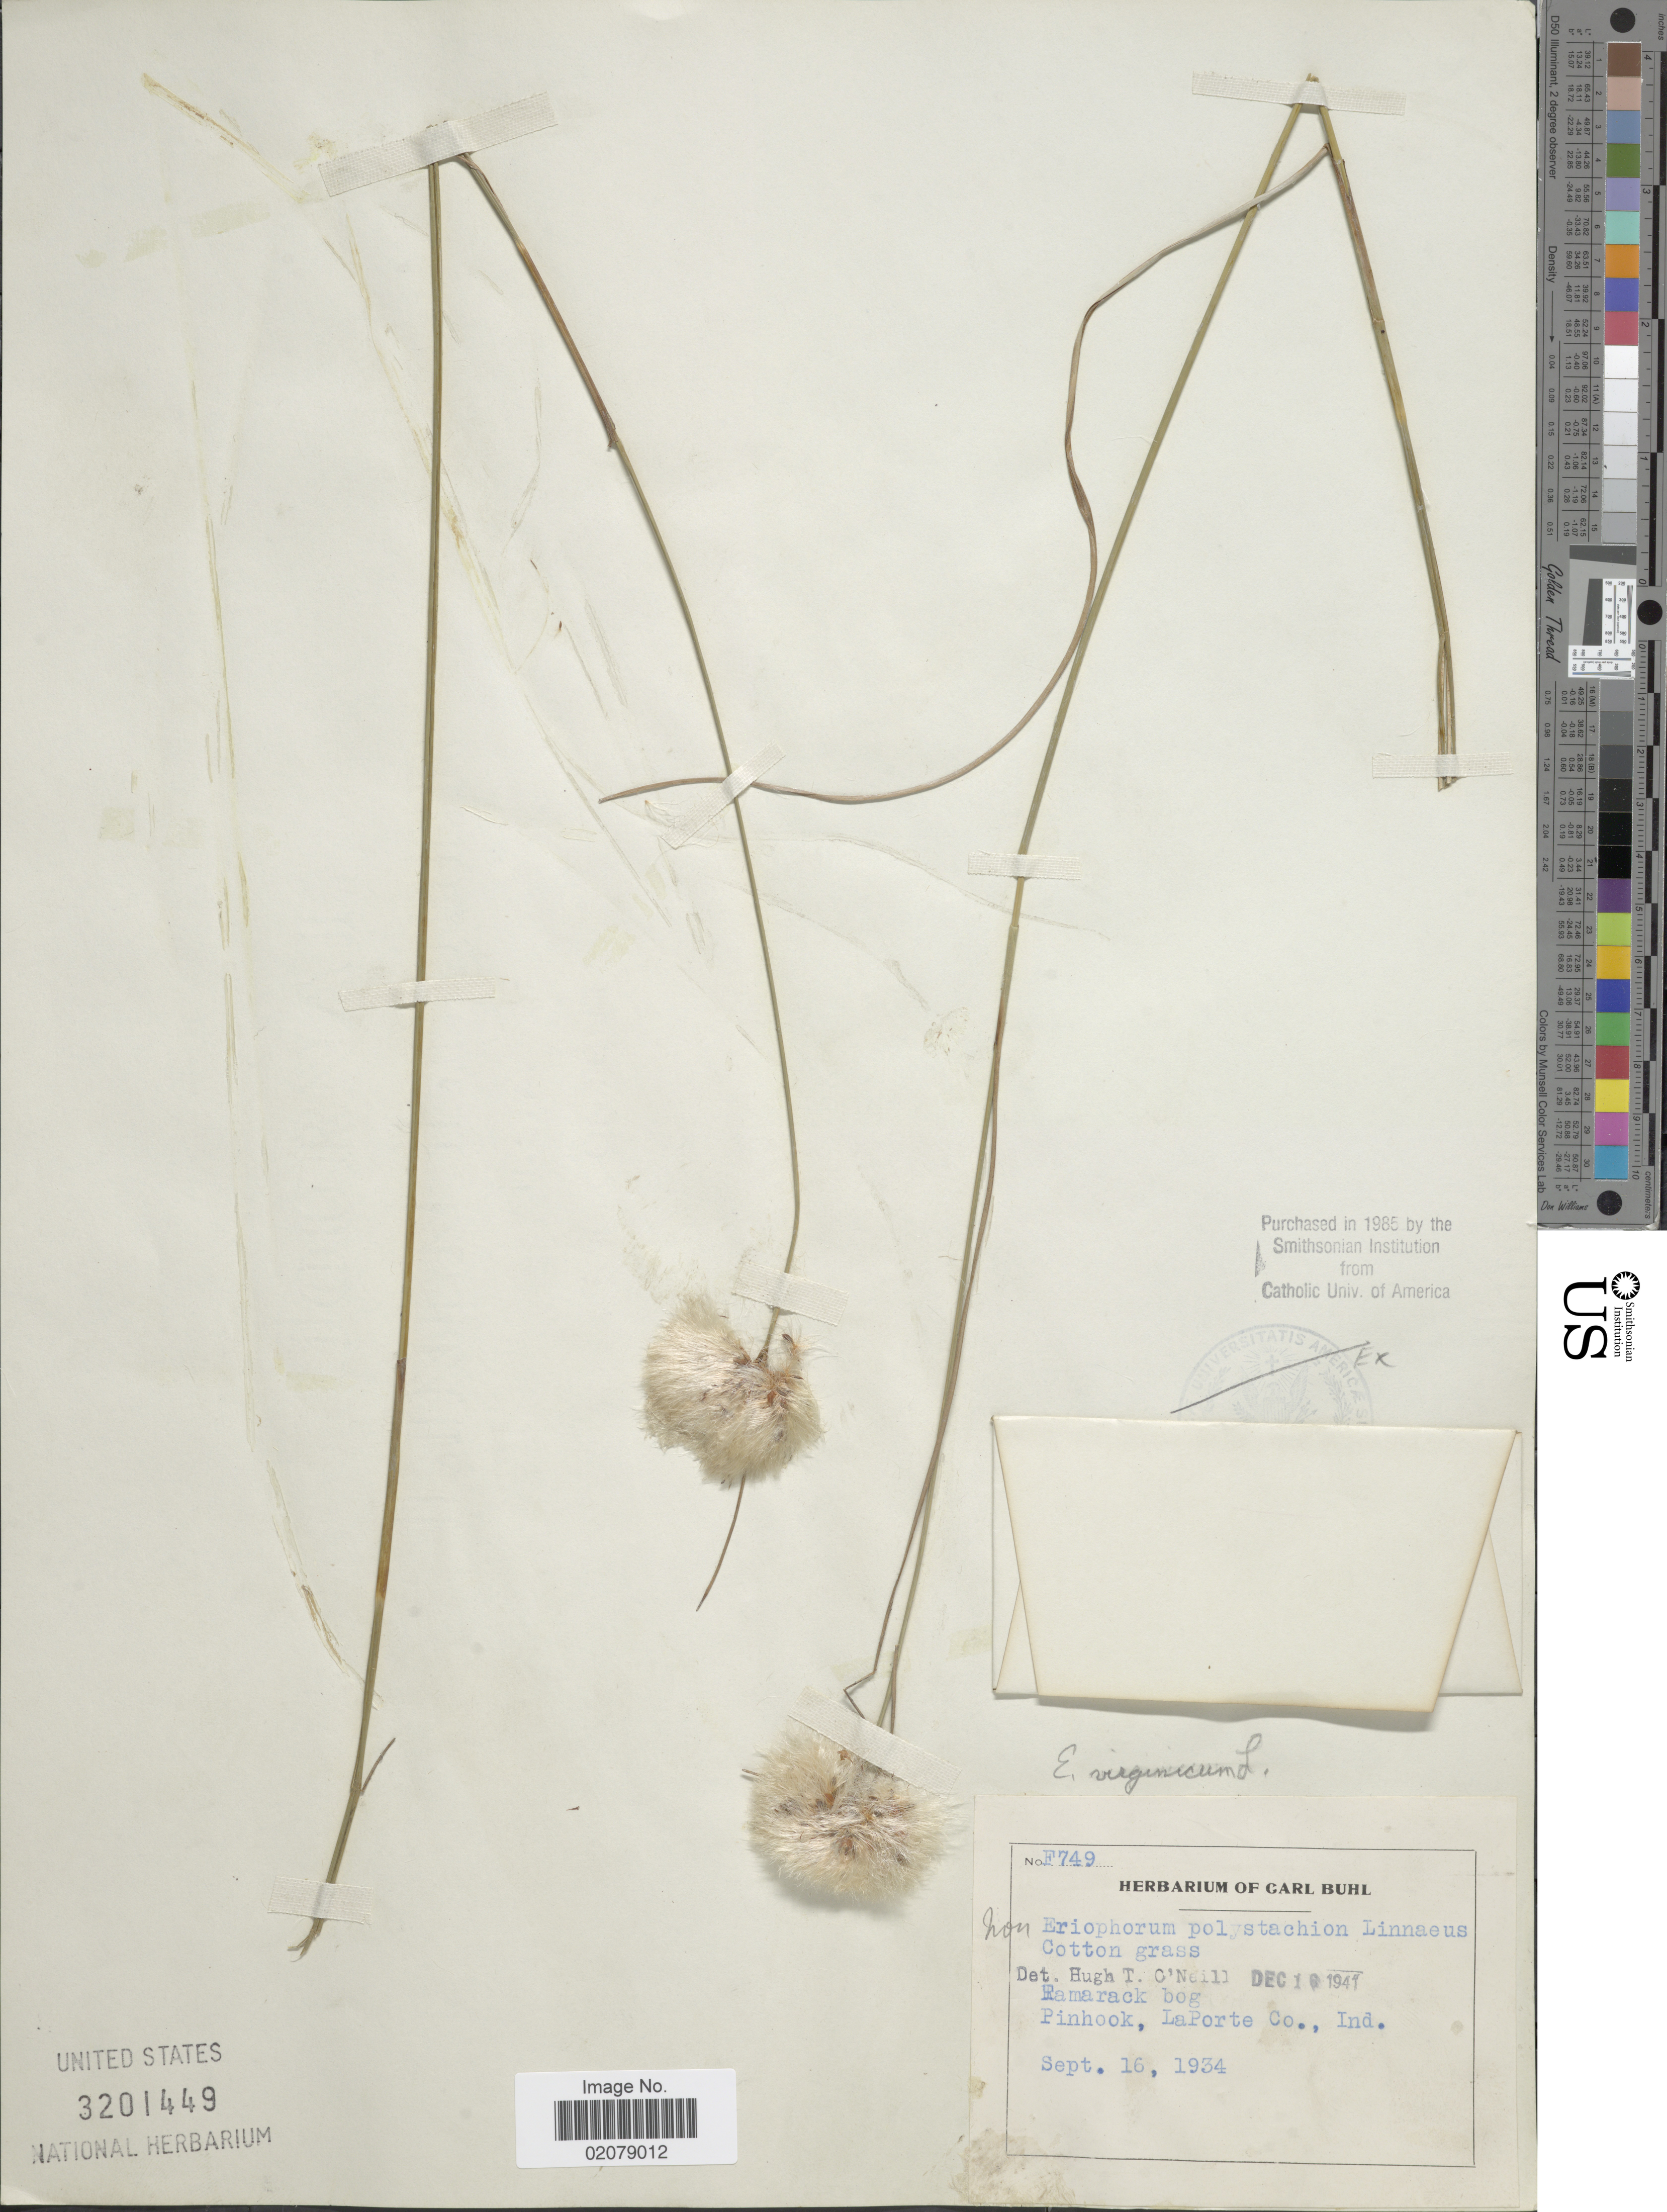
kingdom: Plantae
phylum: Tracheophyta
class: Liliopsida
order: Poales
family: Cyperaceae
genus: Eriophorum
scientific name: Eriophorum virginicum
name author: L.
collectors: Ex herb. Carl Buhl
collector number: F749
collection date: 1934-09-16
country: United States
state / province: Indiana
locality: Ramarack Bog, Pinhook, LaPorte Co., Ind.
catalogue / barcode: US 3201449